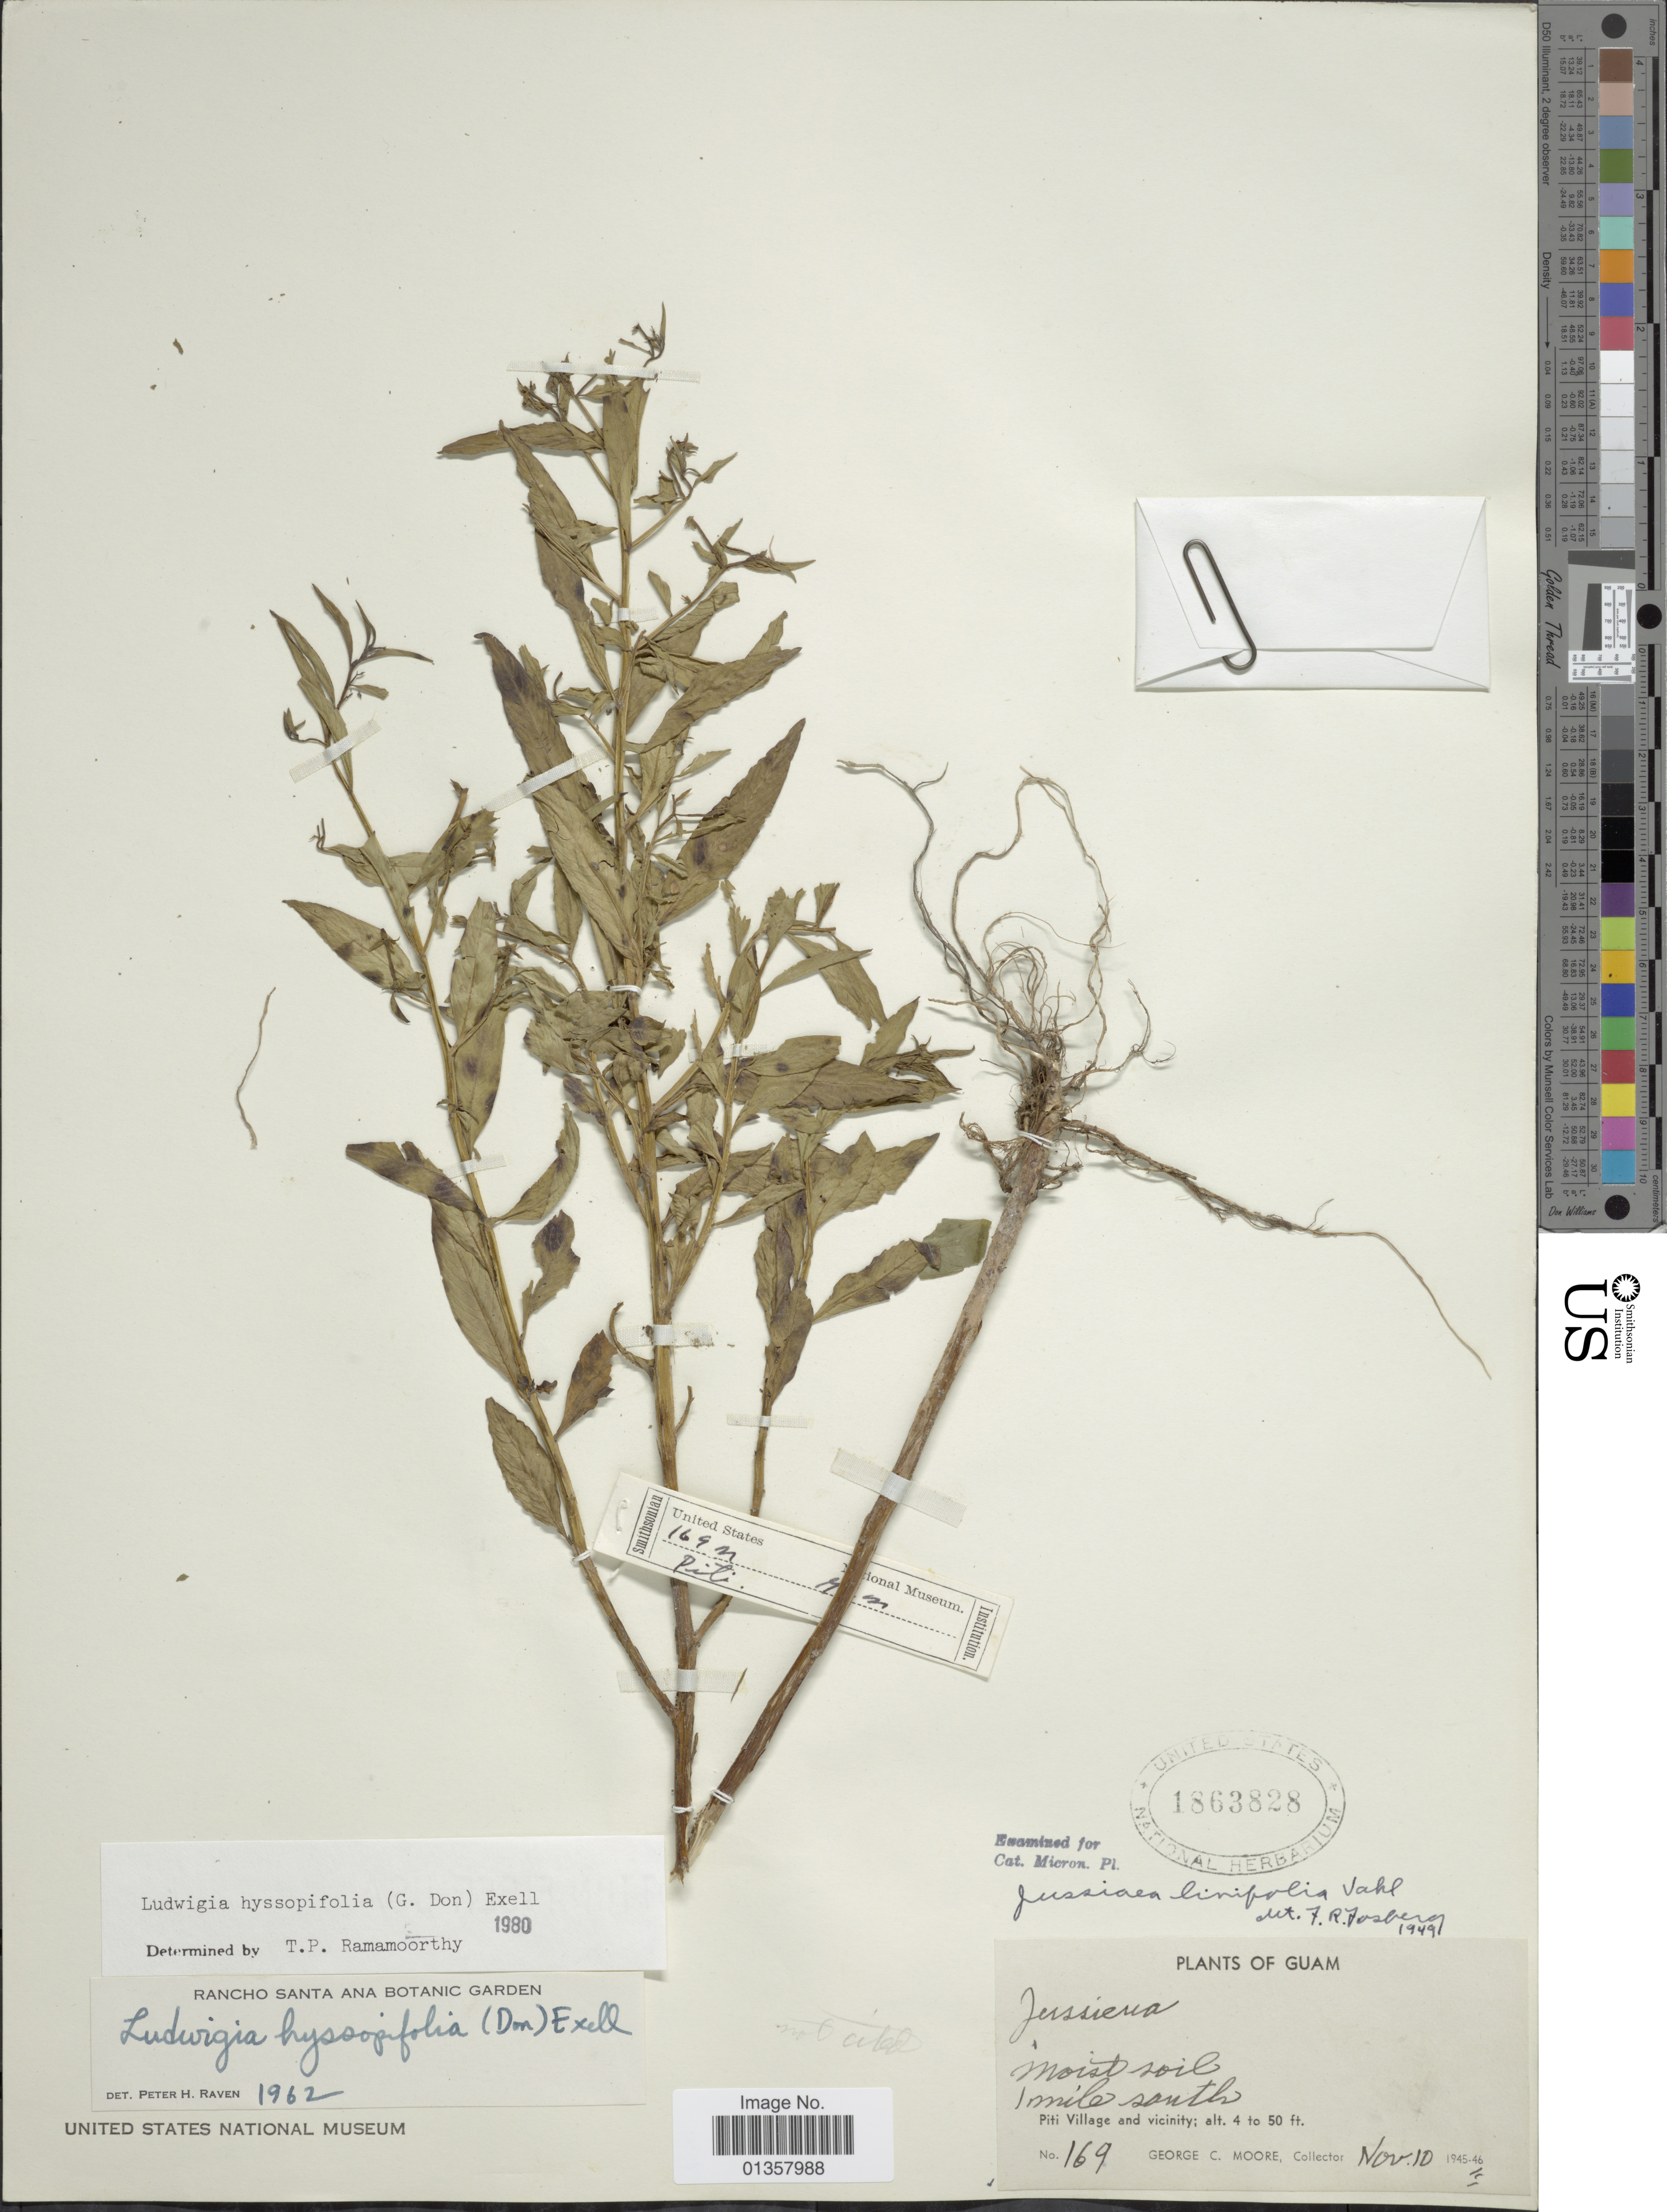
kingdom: Plantae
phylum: Tracheophyta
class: Magnoliopsida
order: Myrtales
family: Onagraceae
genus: Ludwigia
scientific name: Ludwigia hyssopifolia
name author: (G. Don) Exell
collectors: G. C. Moore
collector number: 169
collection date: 1945-11-10/1946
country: Guam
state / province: Piti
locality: Guam, Piti Village and vicinity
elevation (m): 1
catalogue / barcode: US 1863828